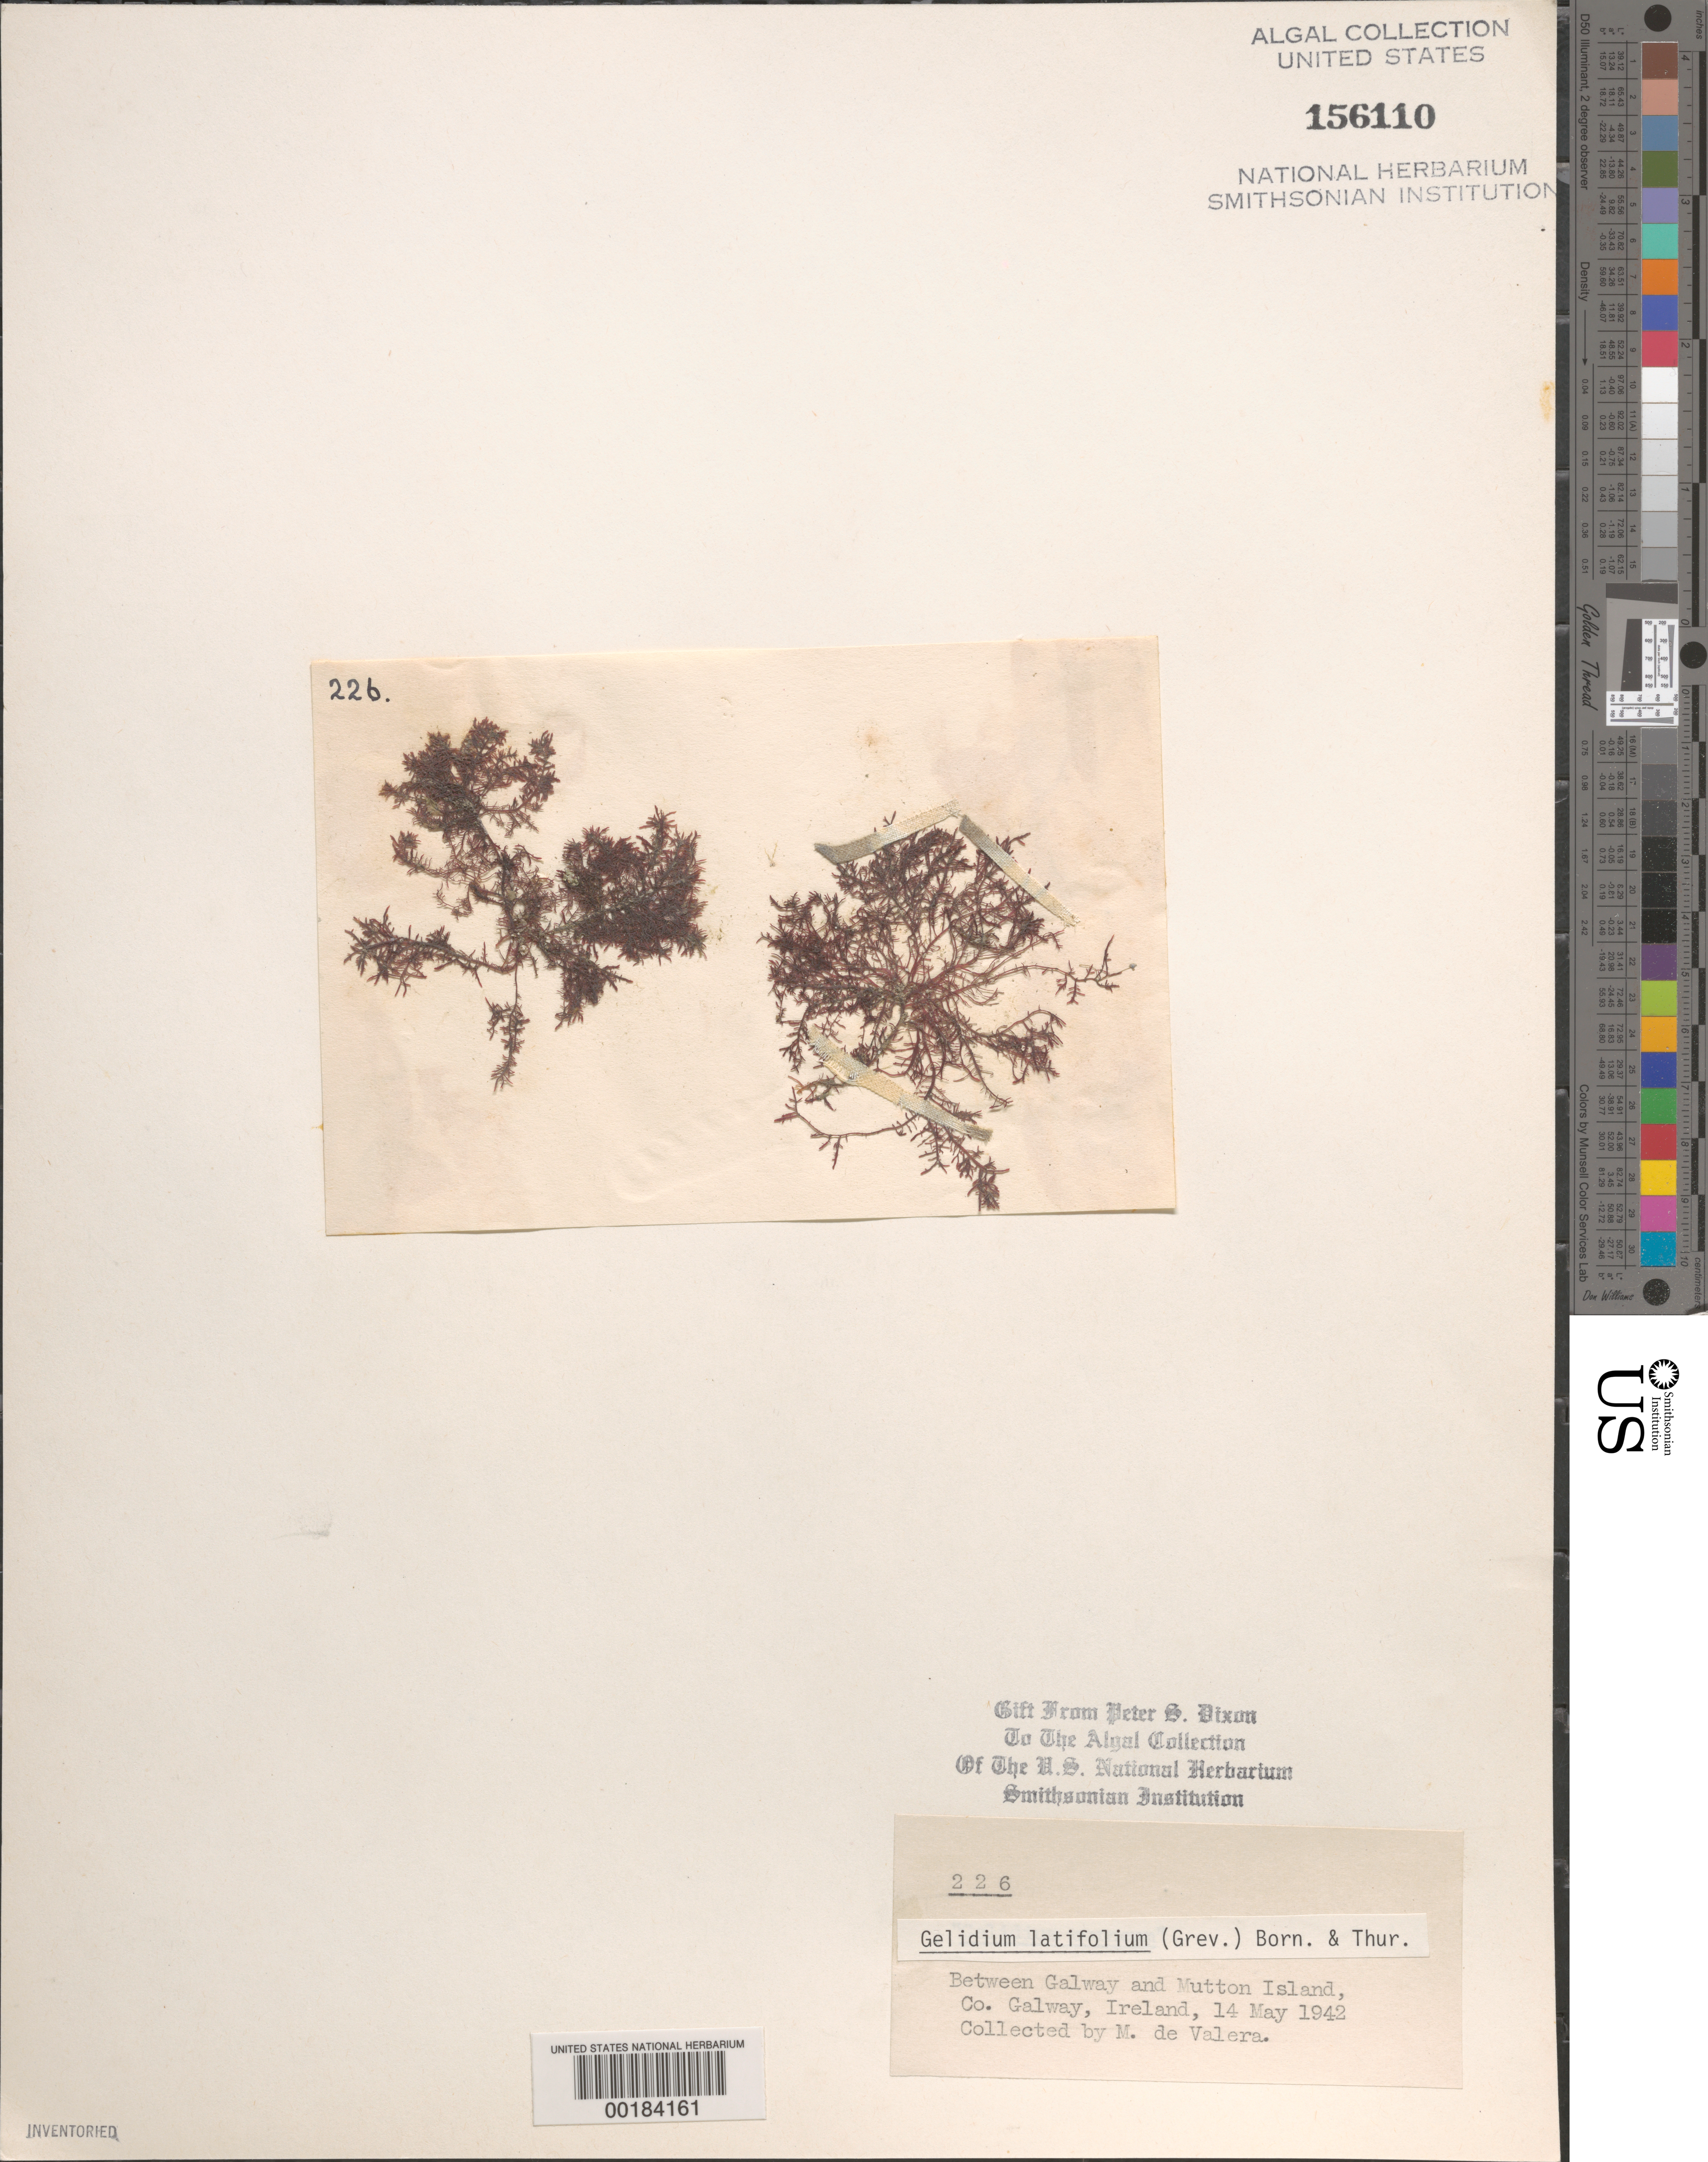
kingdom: Plantae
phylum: Rhodophyta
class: Florideophyceae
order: Gelidiales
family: Gelidiaceae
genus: Gelidium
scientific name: Gelidium spinosum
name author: (S.G. Gmel.) P.C. Silva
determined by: Algae name updating Project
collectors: M. De Valera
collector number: PSD 226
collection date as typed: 14 May 1942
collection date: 1942-05-14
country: Ireland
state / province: Connaught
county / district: Galway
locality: Between Galway and Mutton Island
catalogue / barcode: US 156110